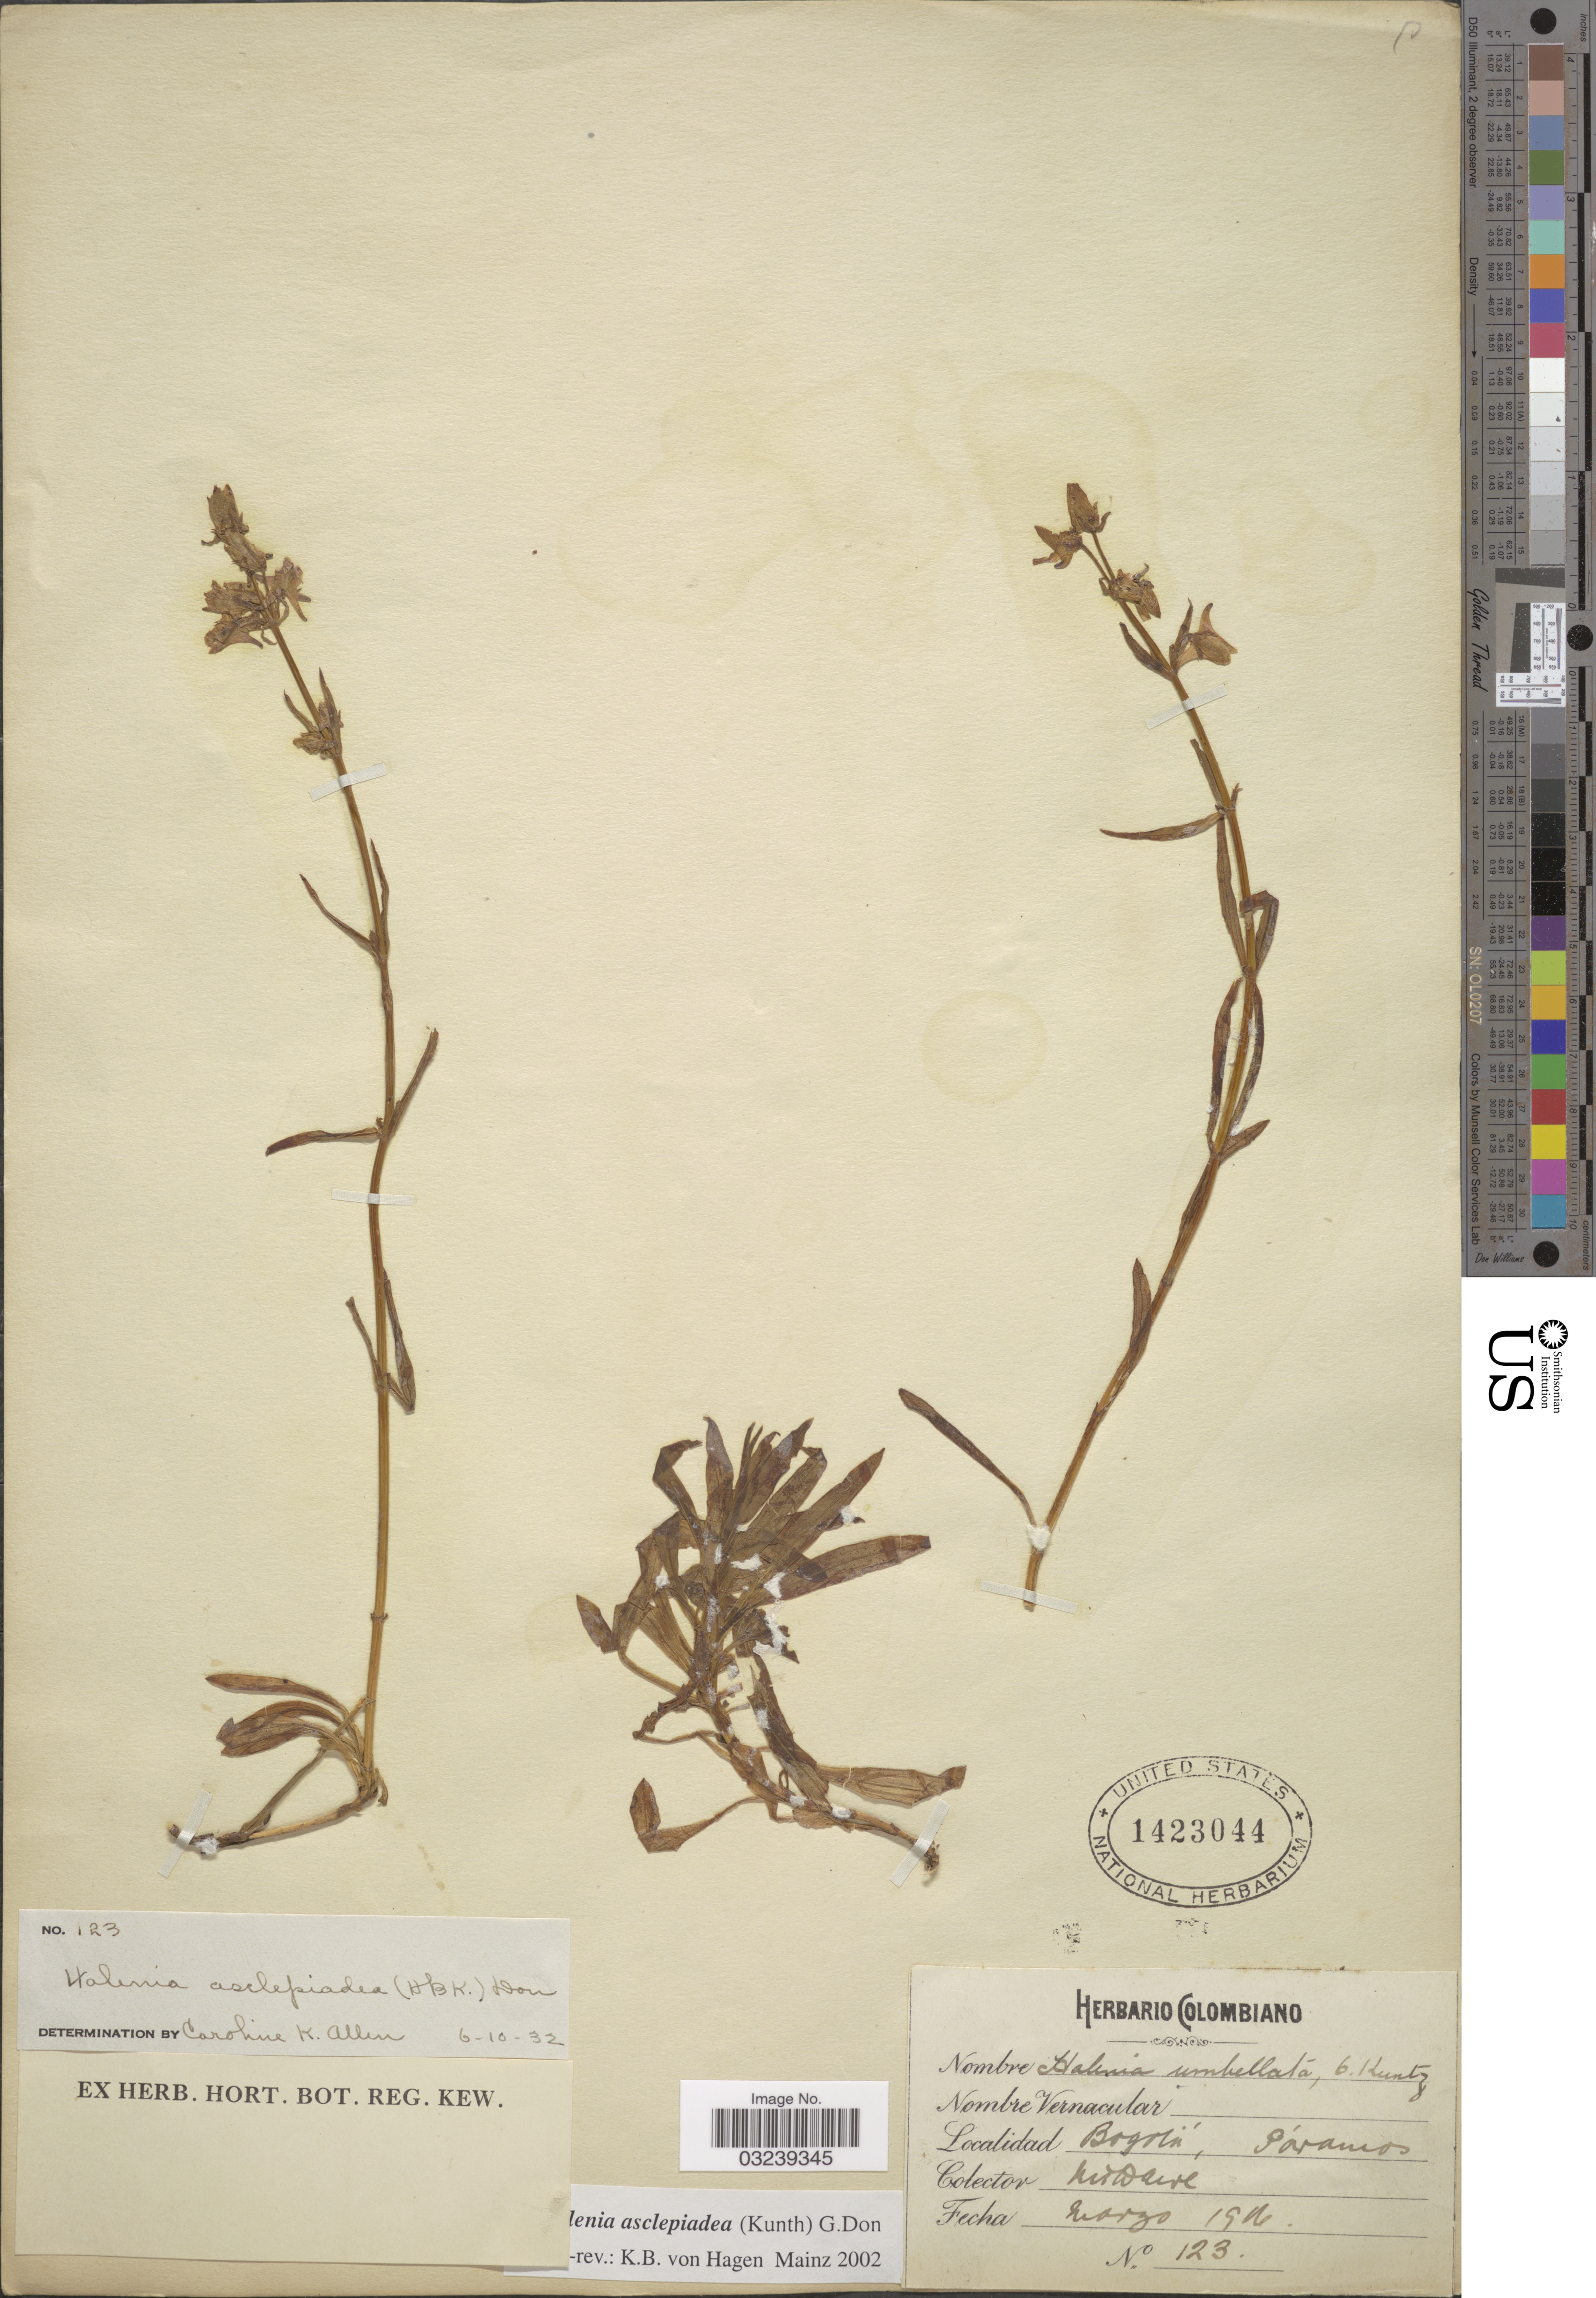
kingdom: Plantae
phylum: Tracheophyta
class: Magnoliopsida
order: Gentianales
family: Gentianaceae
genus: Halenia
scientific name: Halenia asclepiadea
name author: (Kunth) G. Don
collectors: M. Daire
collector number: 123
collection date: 1916-03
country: Colombia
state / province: Bogota D.C.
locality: Bogotá, Páramos.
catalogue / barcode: US 1423044